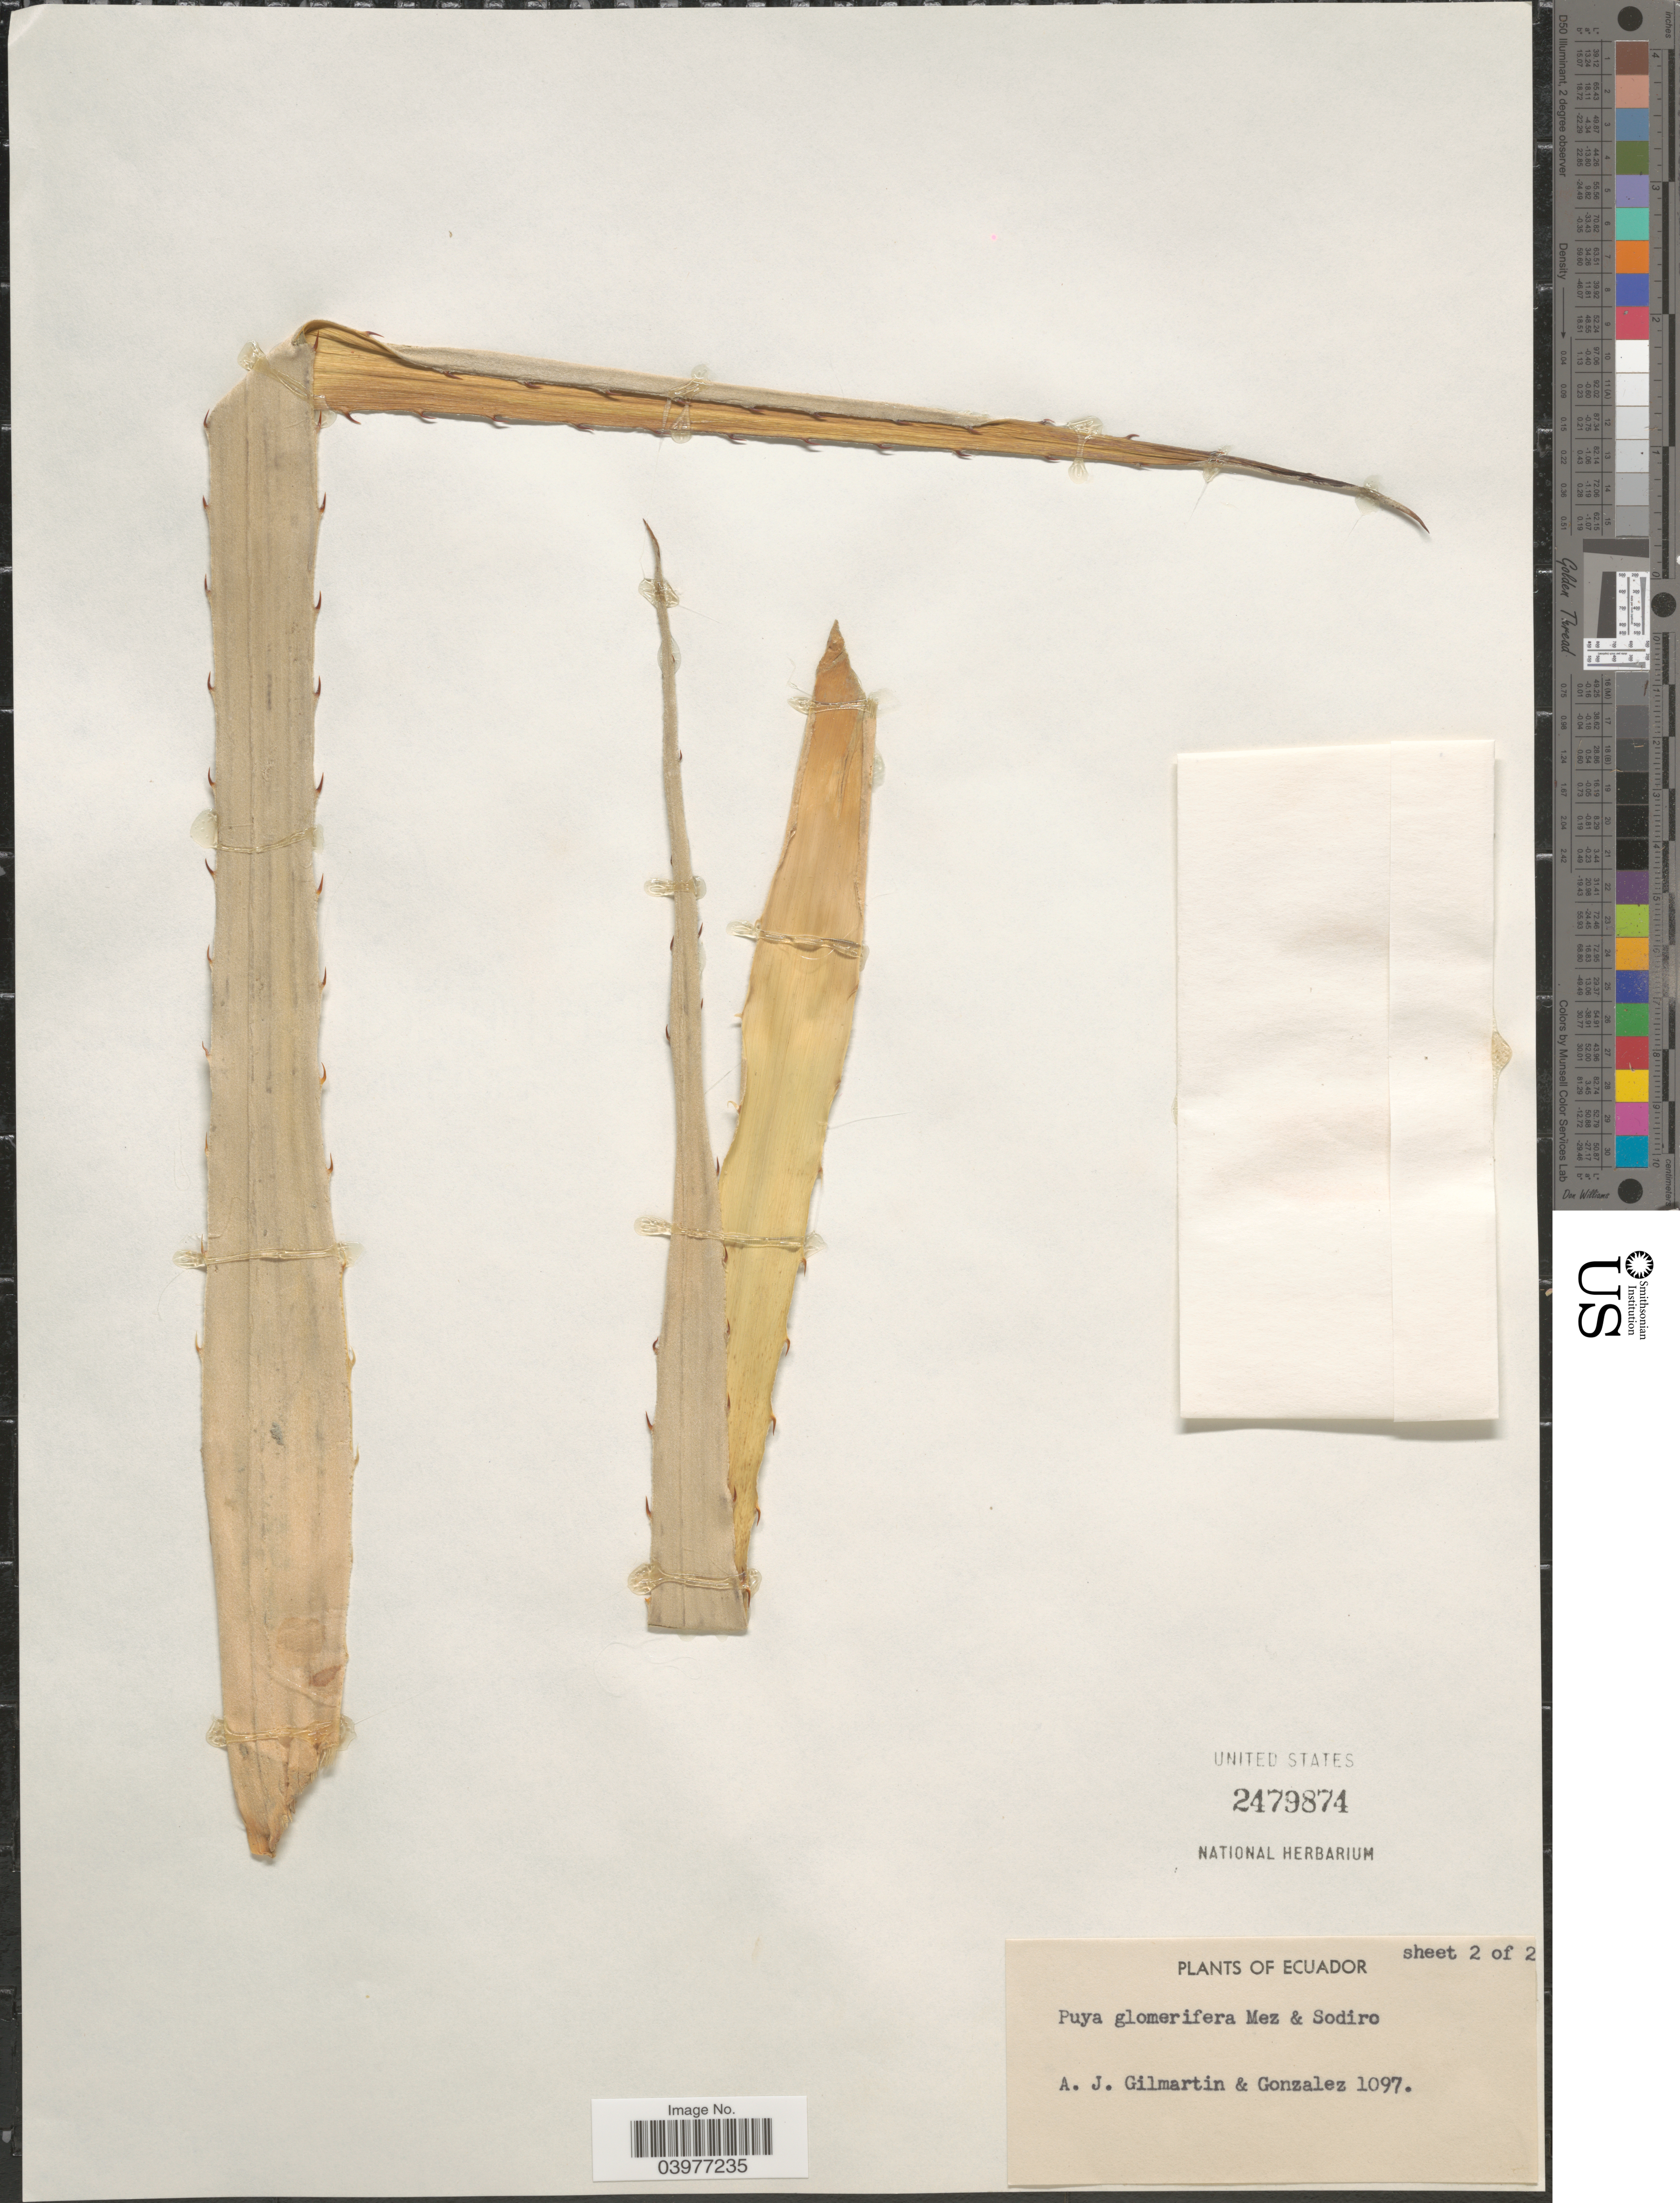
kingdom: Plantae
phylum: Tracheophyta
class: Liliopsida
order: Poales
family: Bromeliaceae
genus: Puya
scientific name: Puya glomerifera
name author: Mez & Sodiro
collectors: A. J. Gilmartin & -. Gonzalez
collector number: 1097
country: Ecuador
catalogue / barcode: US 2479874